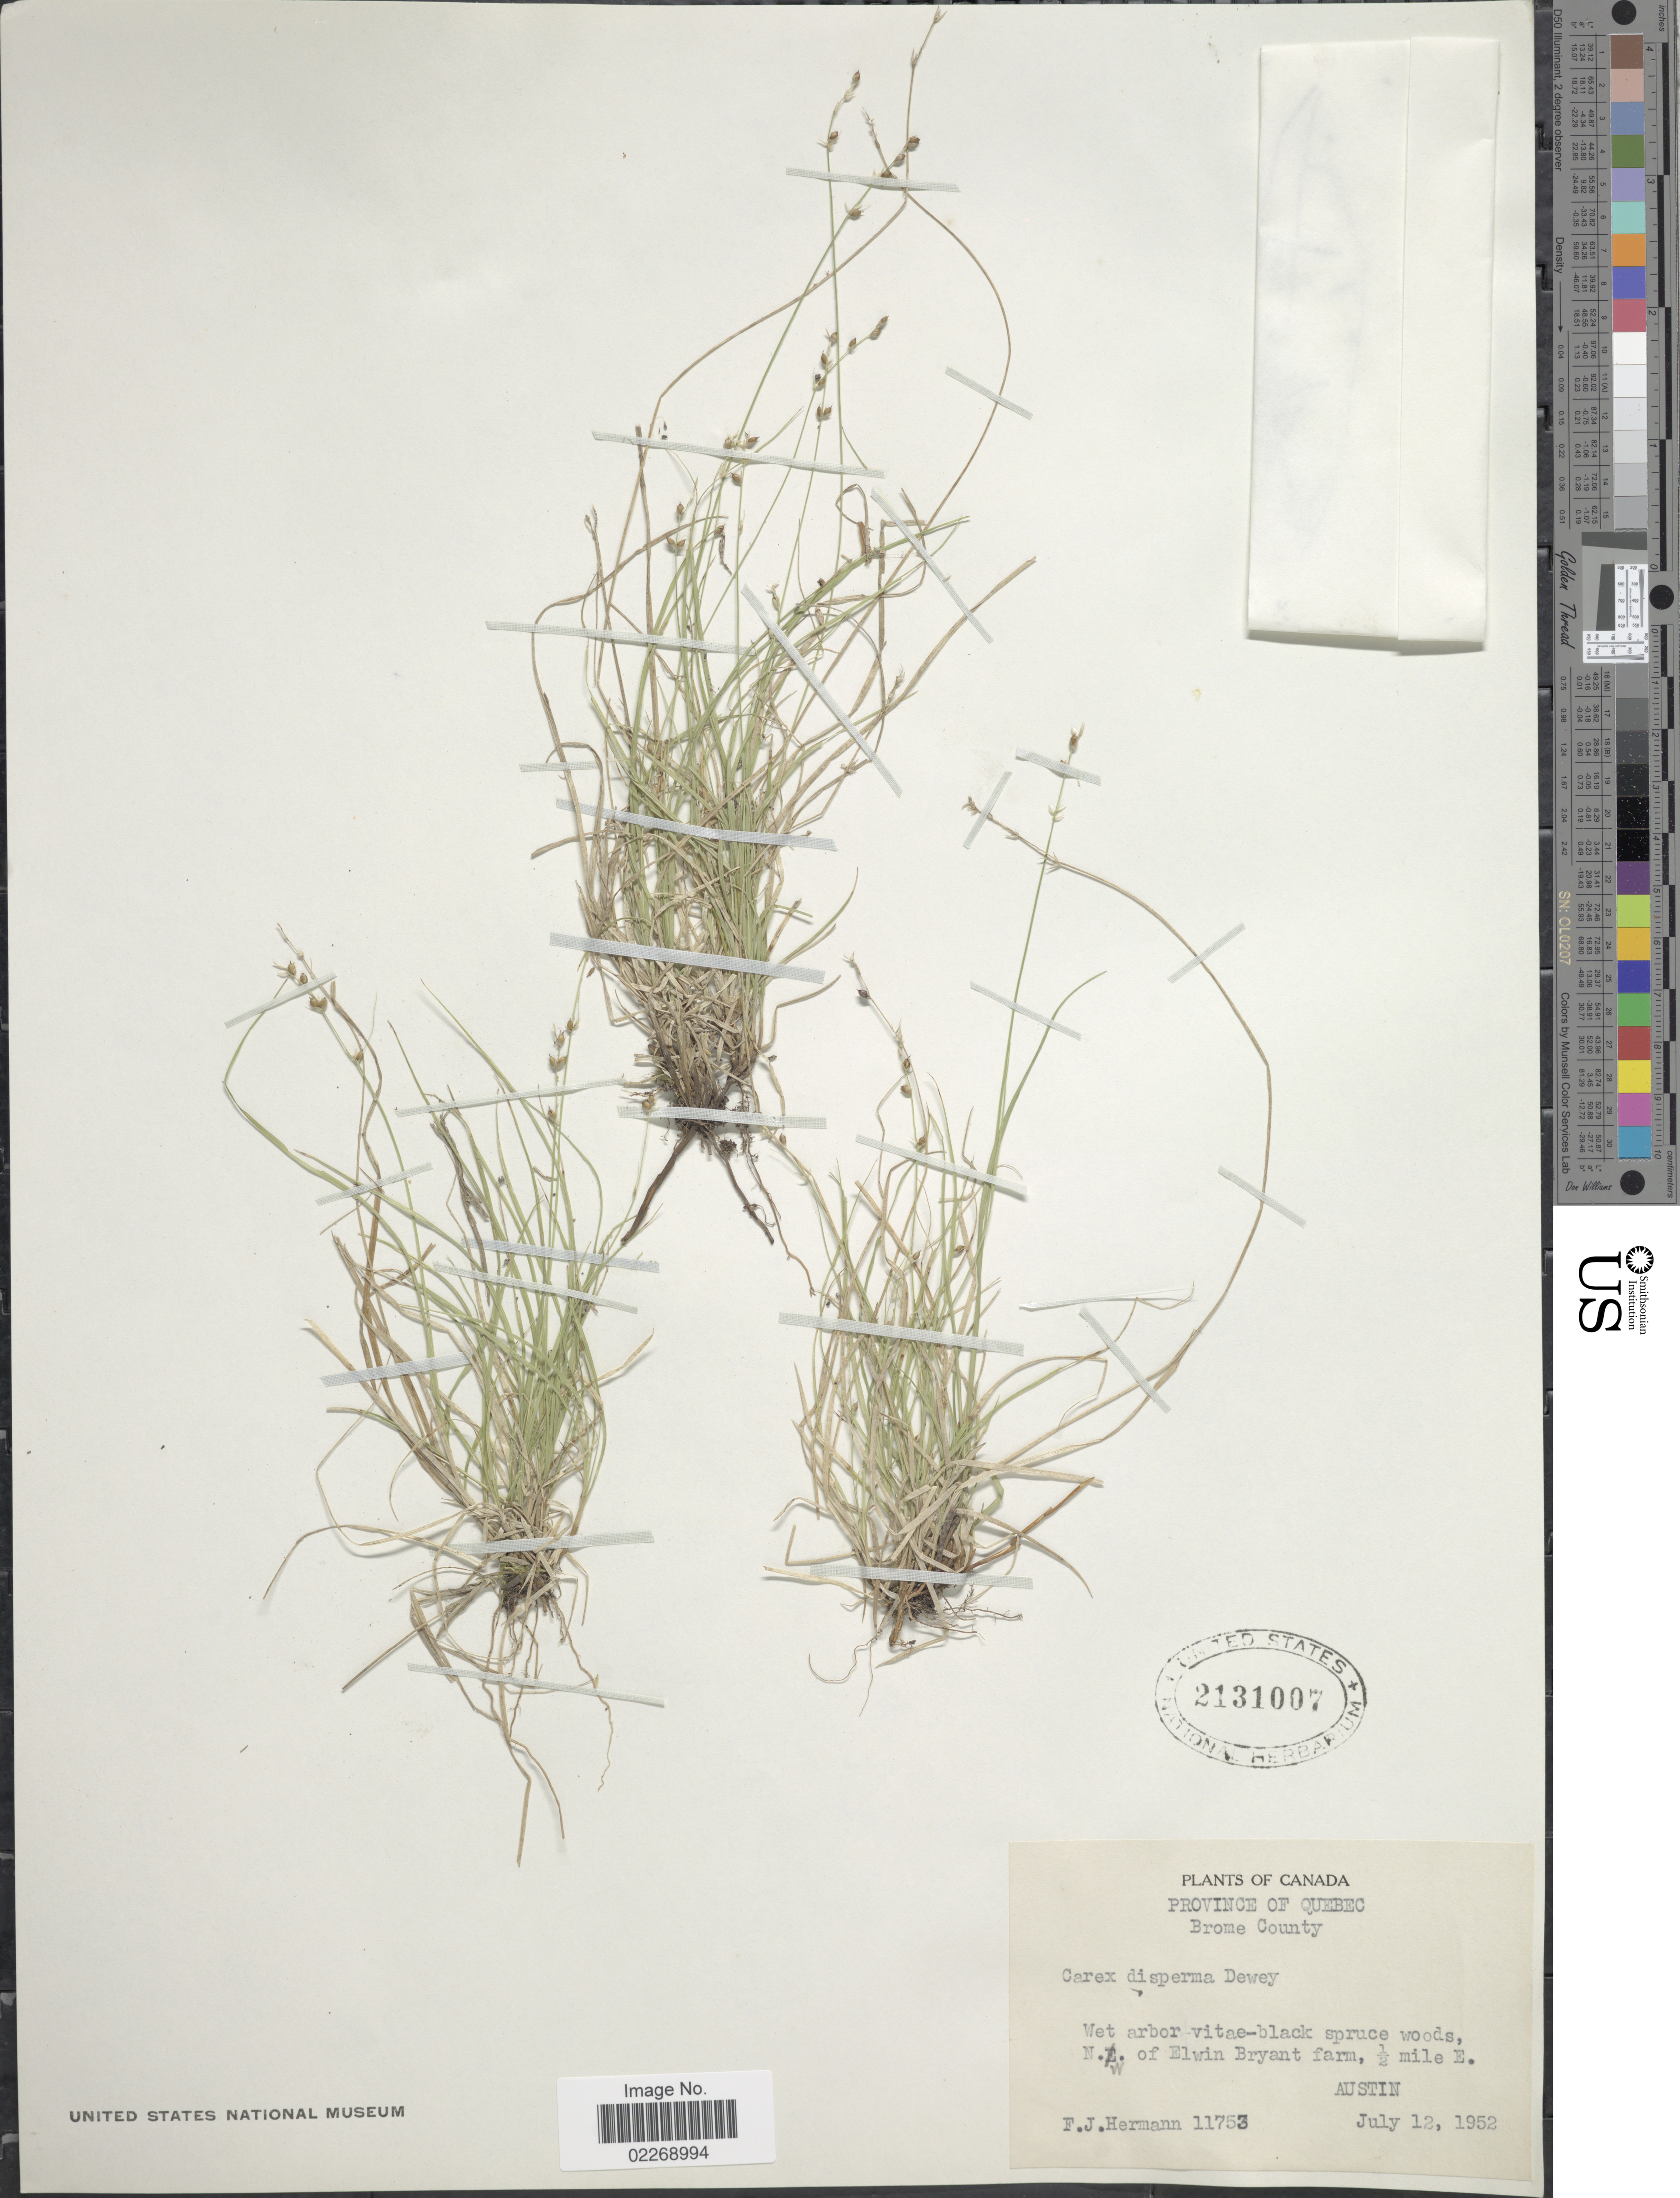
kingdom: Plantae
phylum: Tracheophyta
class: Liliopsida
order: Poales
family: Cyperaceae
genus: Carex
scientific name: Carex disperma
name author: Dewey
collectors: F. J. Hermann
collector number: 11753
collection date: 1952-07-12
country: Canada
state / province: Quebec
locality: Brome County, Wet arbor vitae-black spruce woods, N.W. of Elwin Bryant farm, ½ mile E. Austin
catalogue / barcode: US 2131007